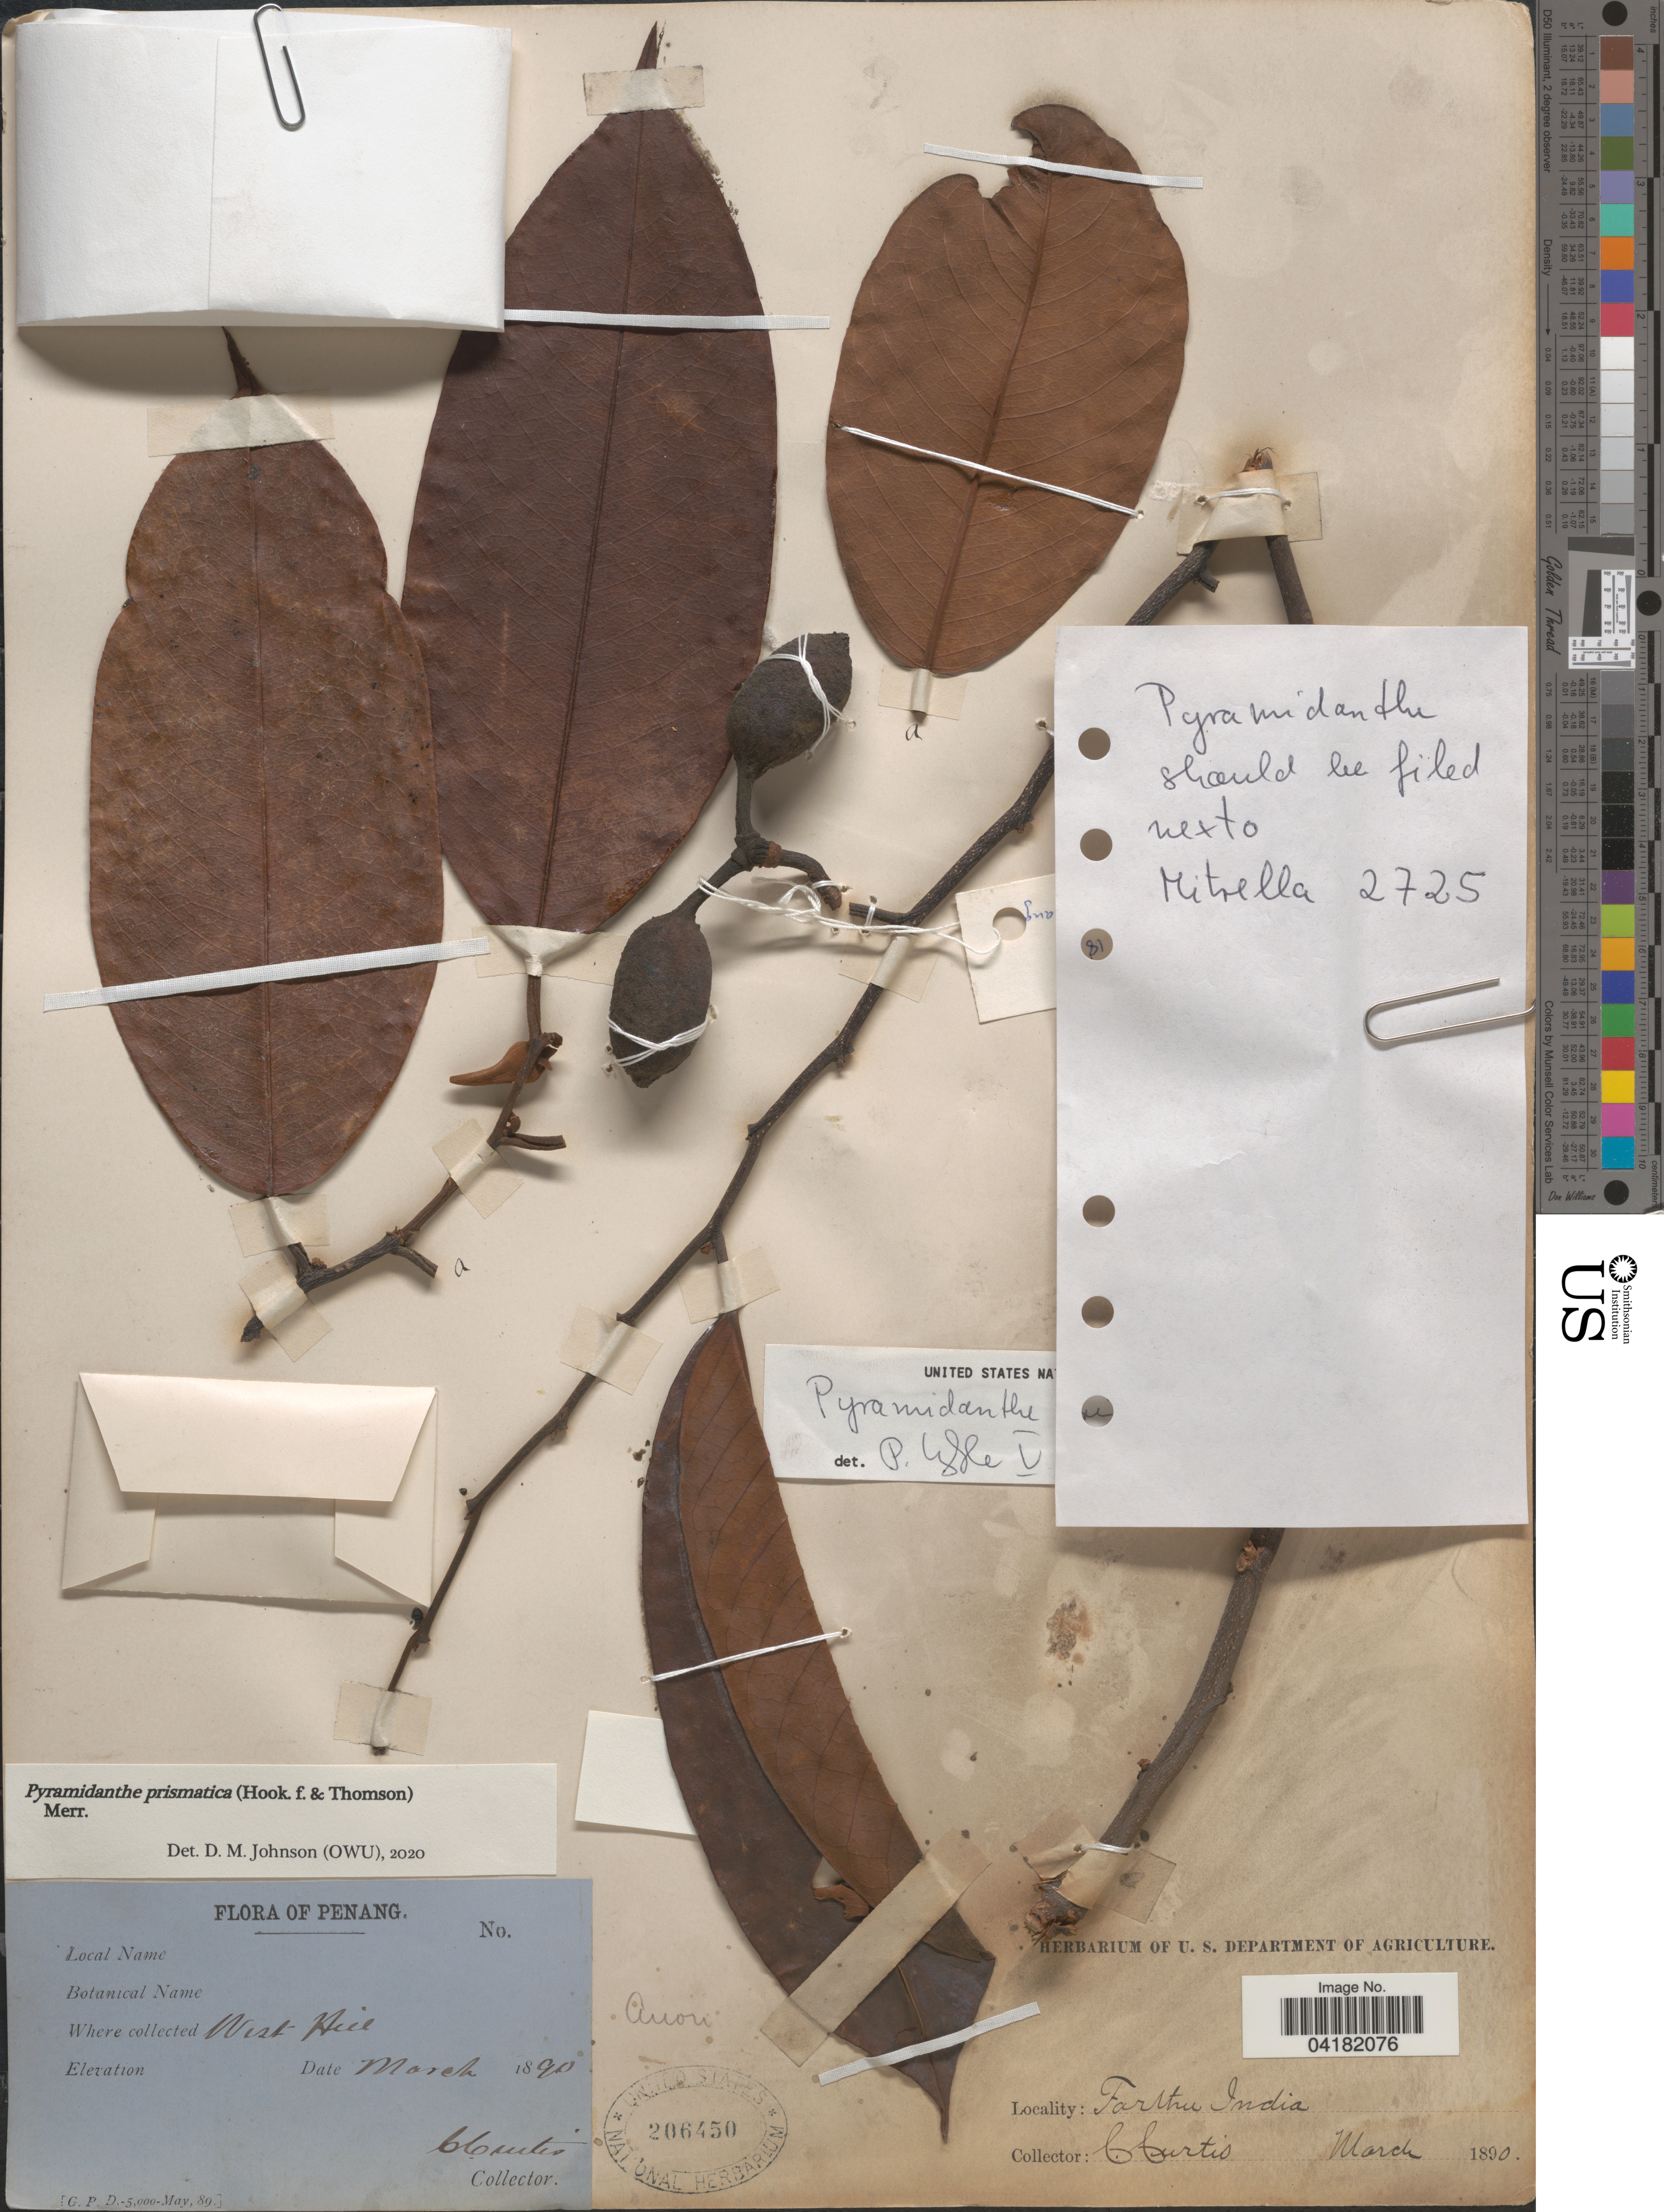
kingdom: Plantae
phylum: Tracheophyta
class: Magnoliopsida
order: Magnoliales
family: Annonaceae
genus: Pyramidanthe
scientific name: Pyramidanthe prismatica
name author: (Hook. f. & Thomson) Merr.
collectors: C. Curtis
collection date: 1890-03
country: India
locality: Penang. West-Hill. Farthu.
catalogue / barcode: US 206450